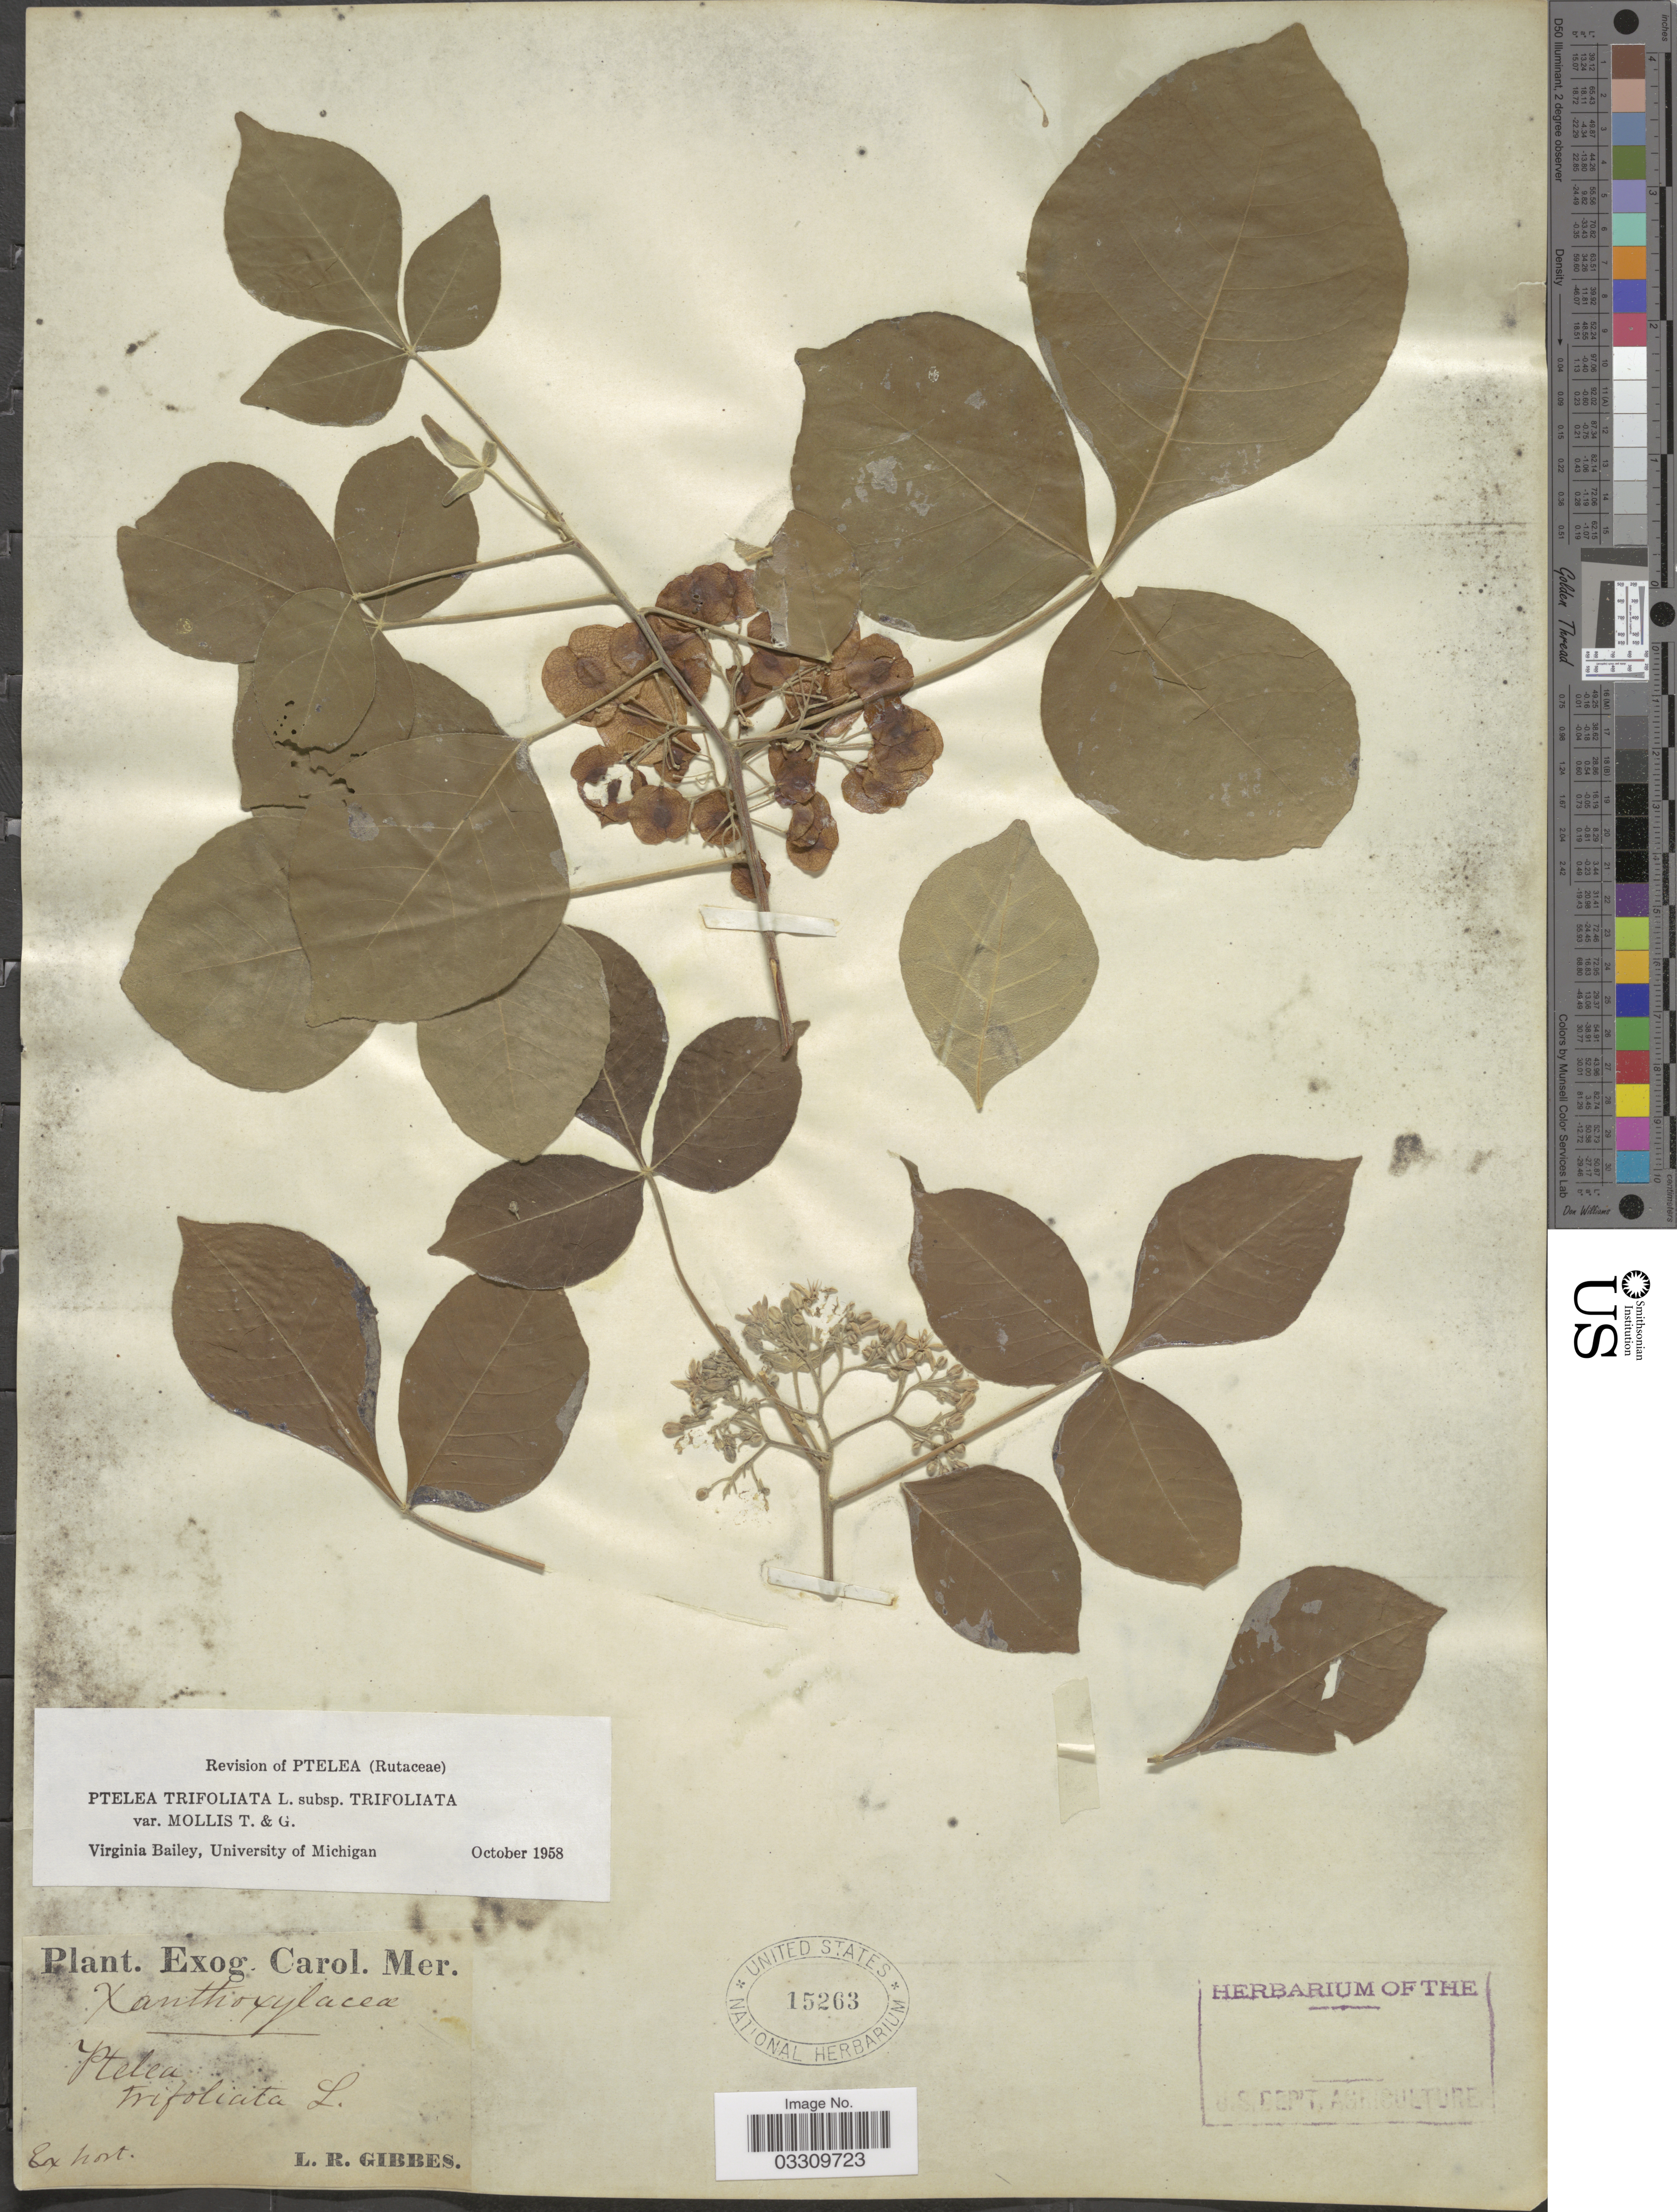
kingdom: Plantae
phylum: Tracheophyta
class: Magnoliopsida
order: Sapindales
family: Rutaceae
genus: Ptelea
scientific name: Ptelea trifoliata var. mollis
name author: Torr. & A. Gray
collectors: L. Gibbes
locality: Exog. Carol. Mer.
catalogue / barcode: US 15263